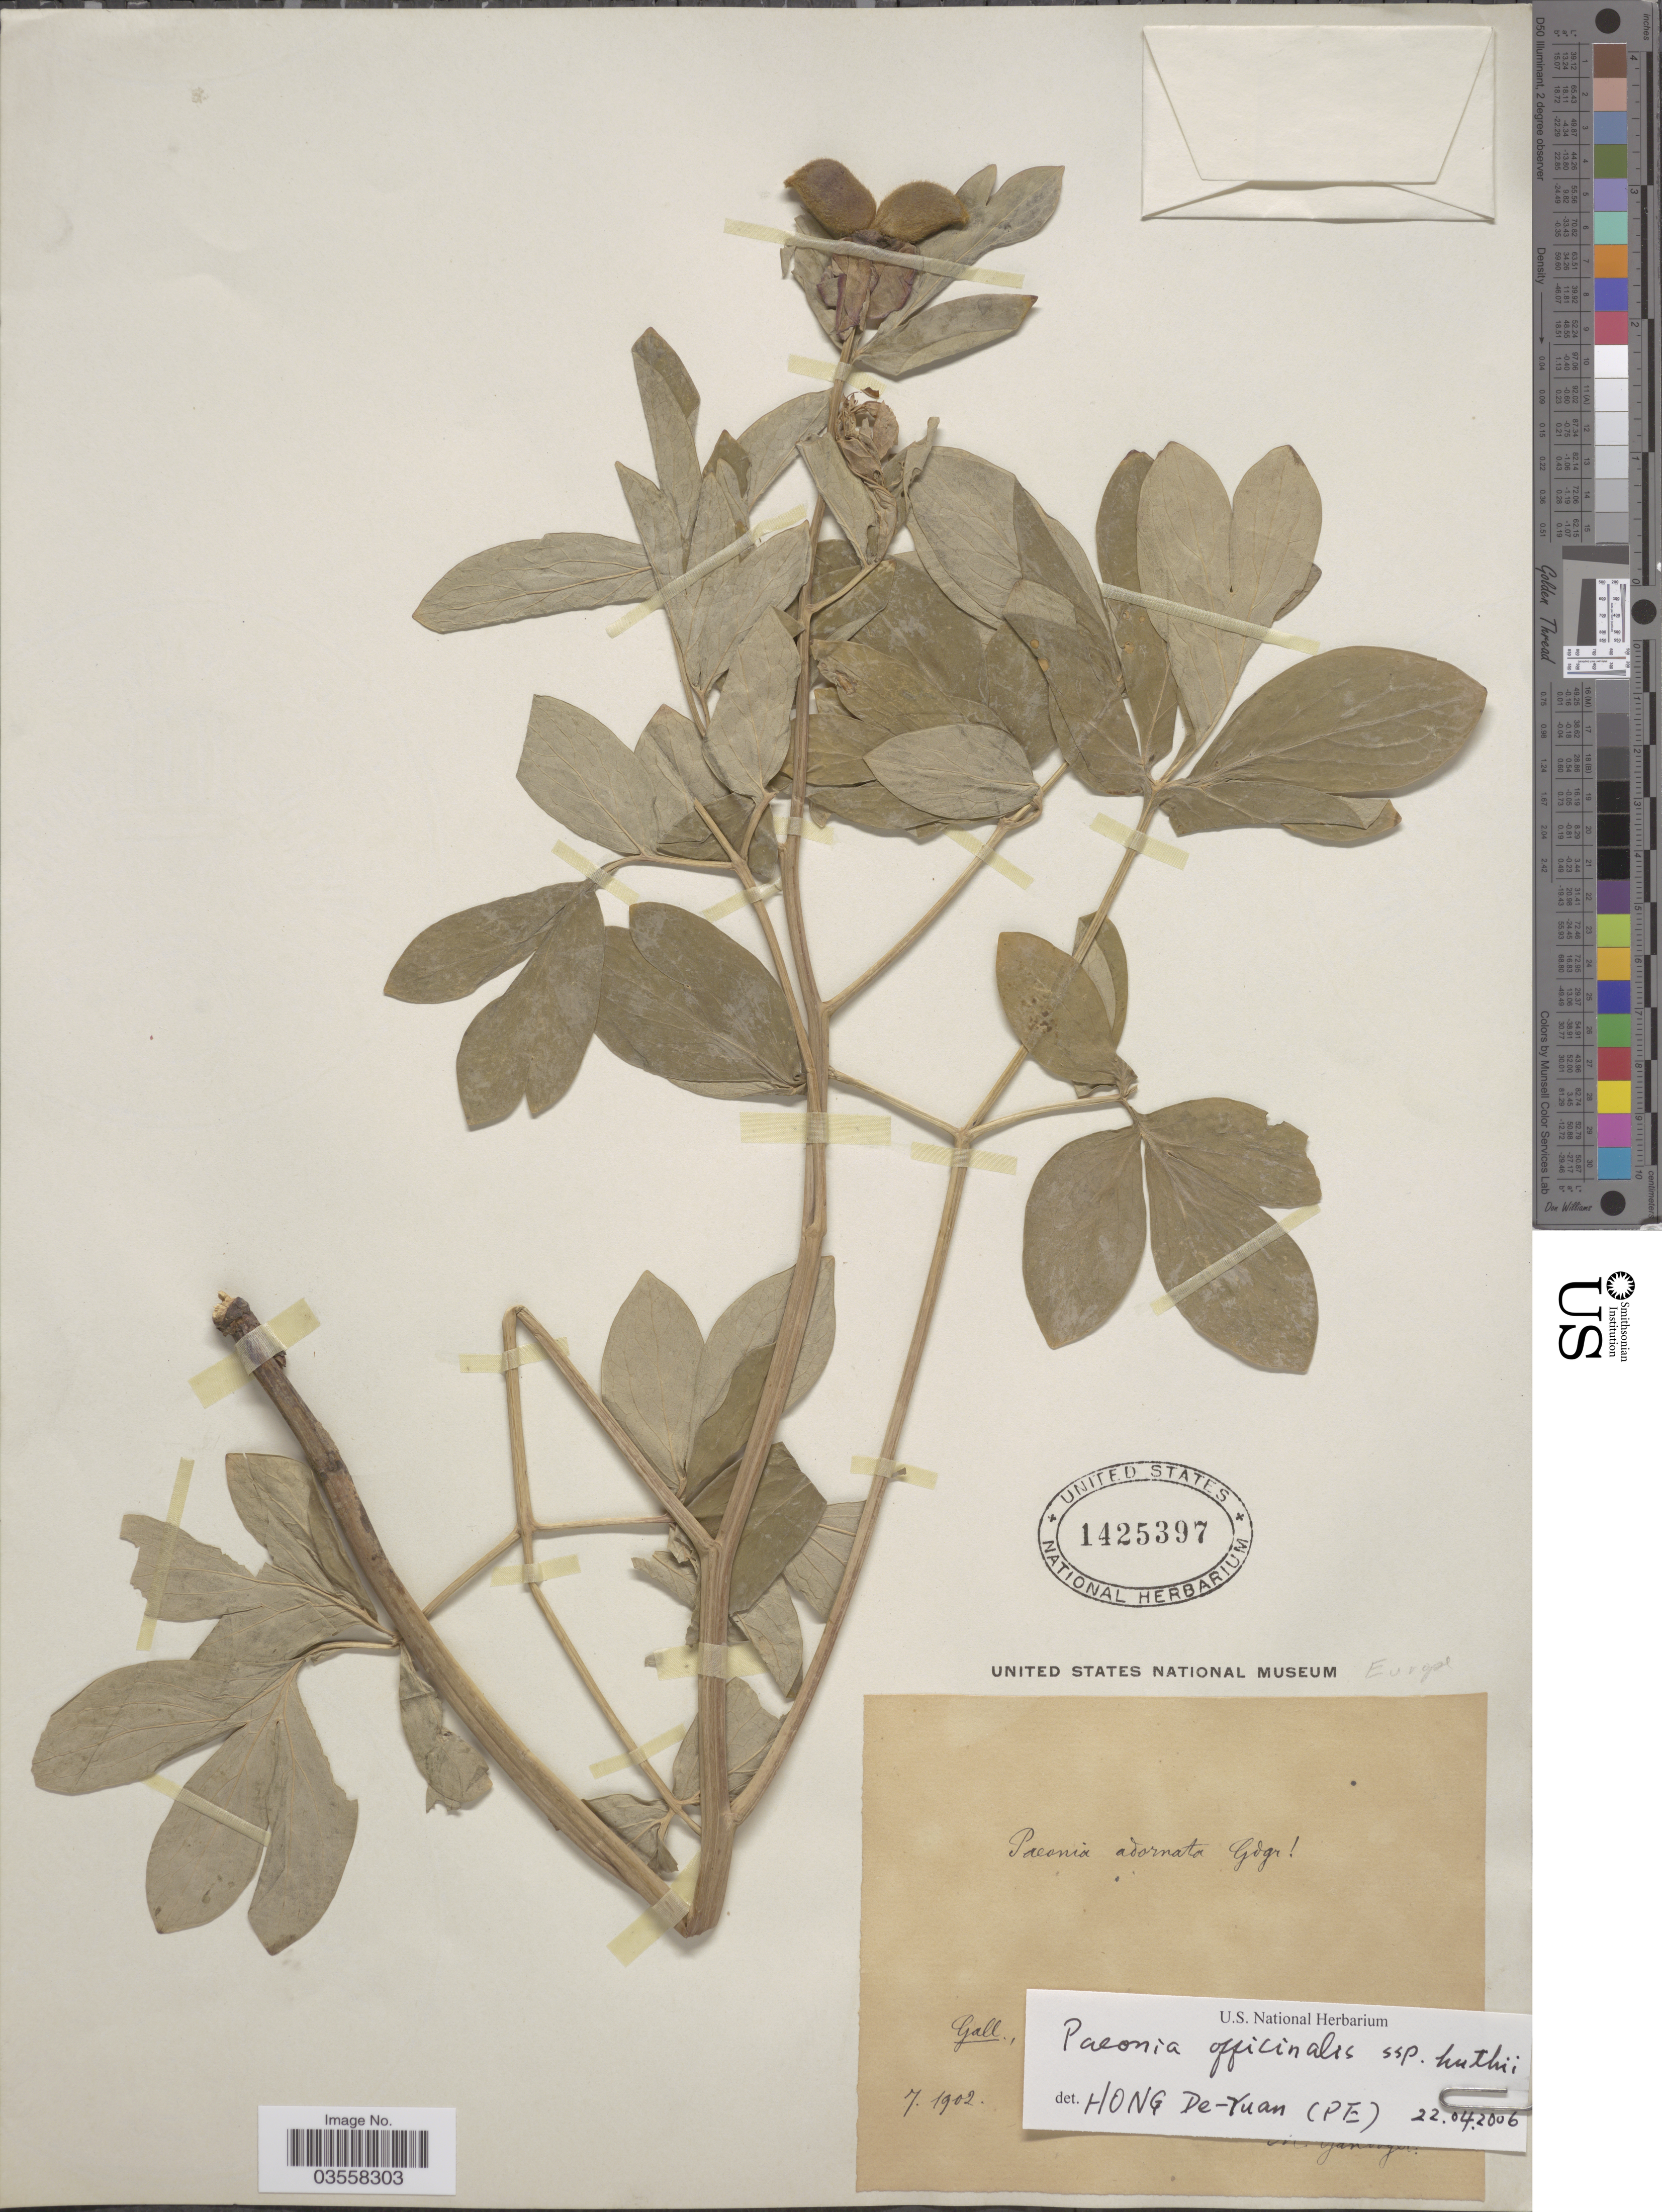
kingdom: Plantae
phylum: Tracheophyta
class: Magnoliopsida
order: Saxifragales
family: Paeoniaceae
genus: Paeonia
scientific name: Paeonia officinalis subsp. huthii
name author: Soldano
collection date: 1902-07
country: France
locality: Gall., [illegible text].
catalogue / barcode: US 1425397